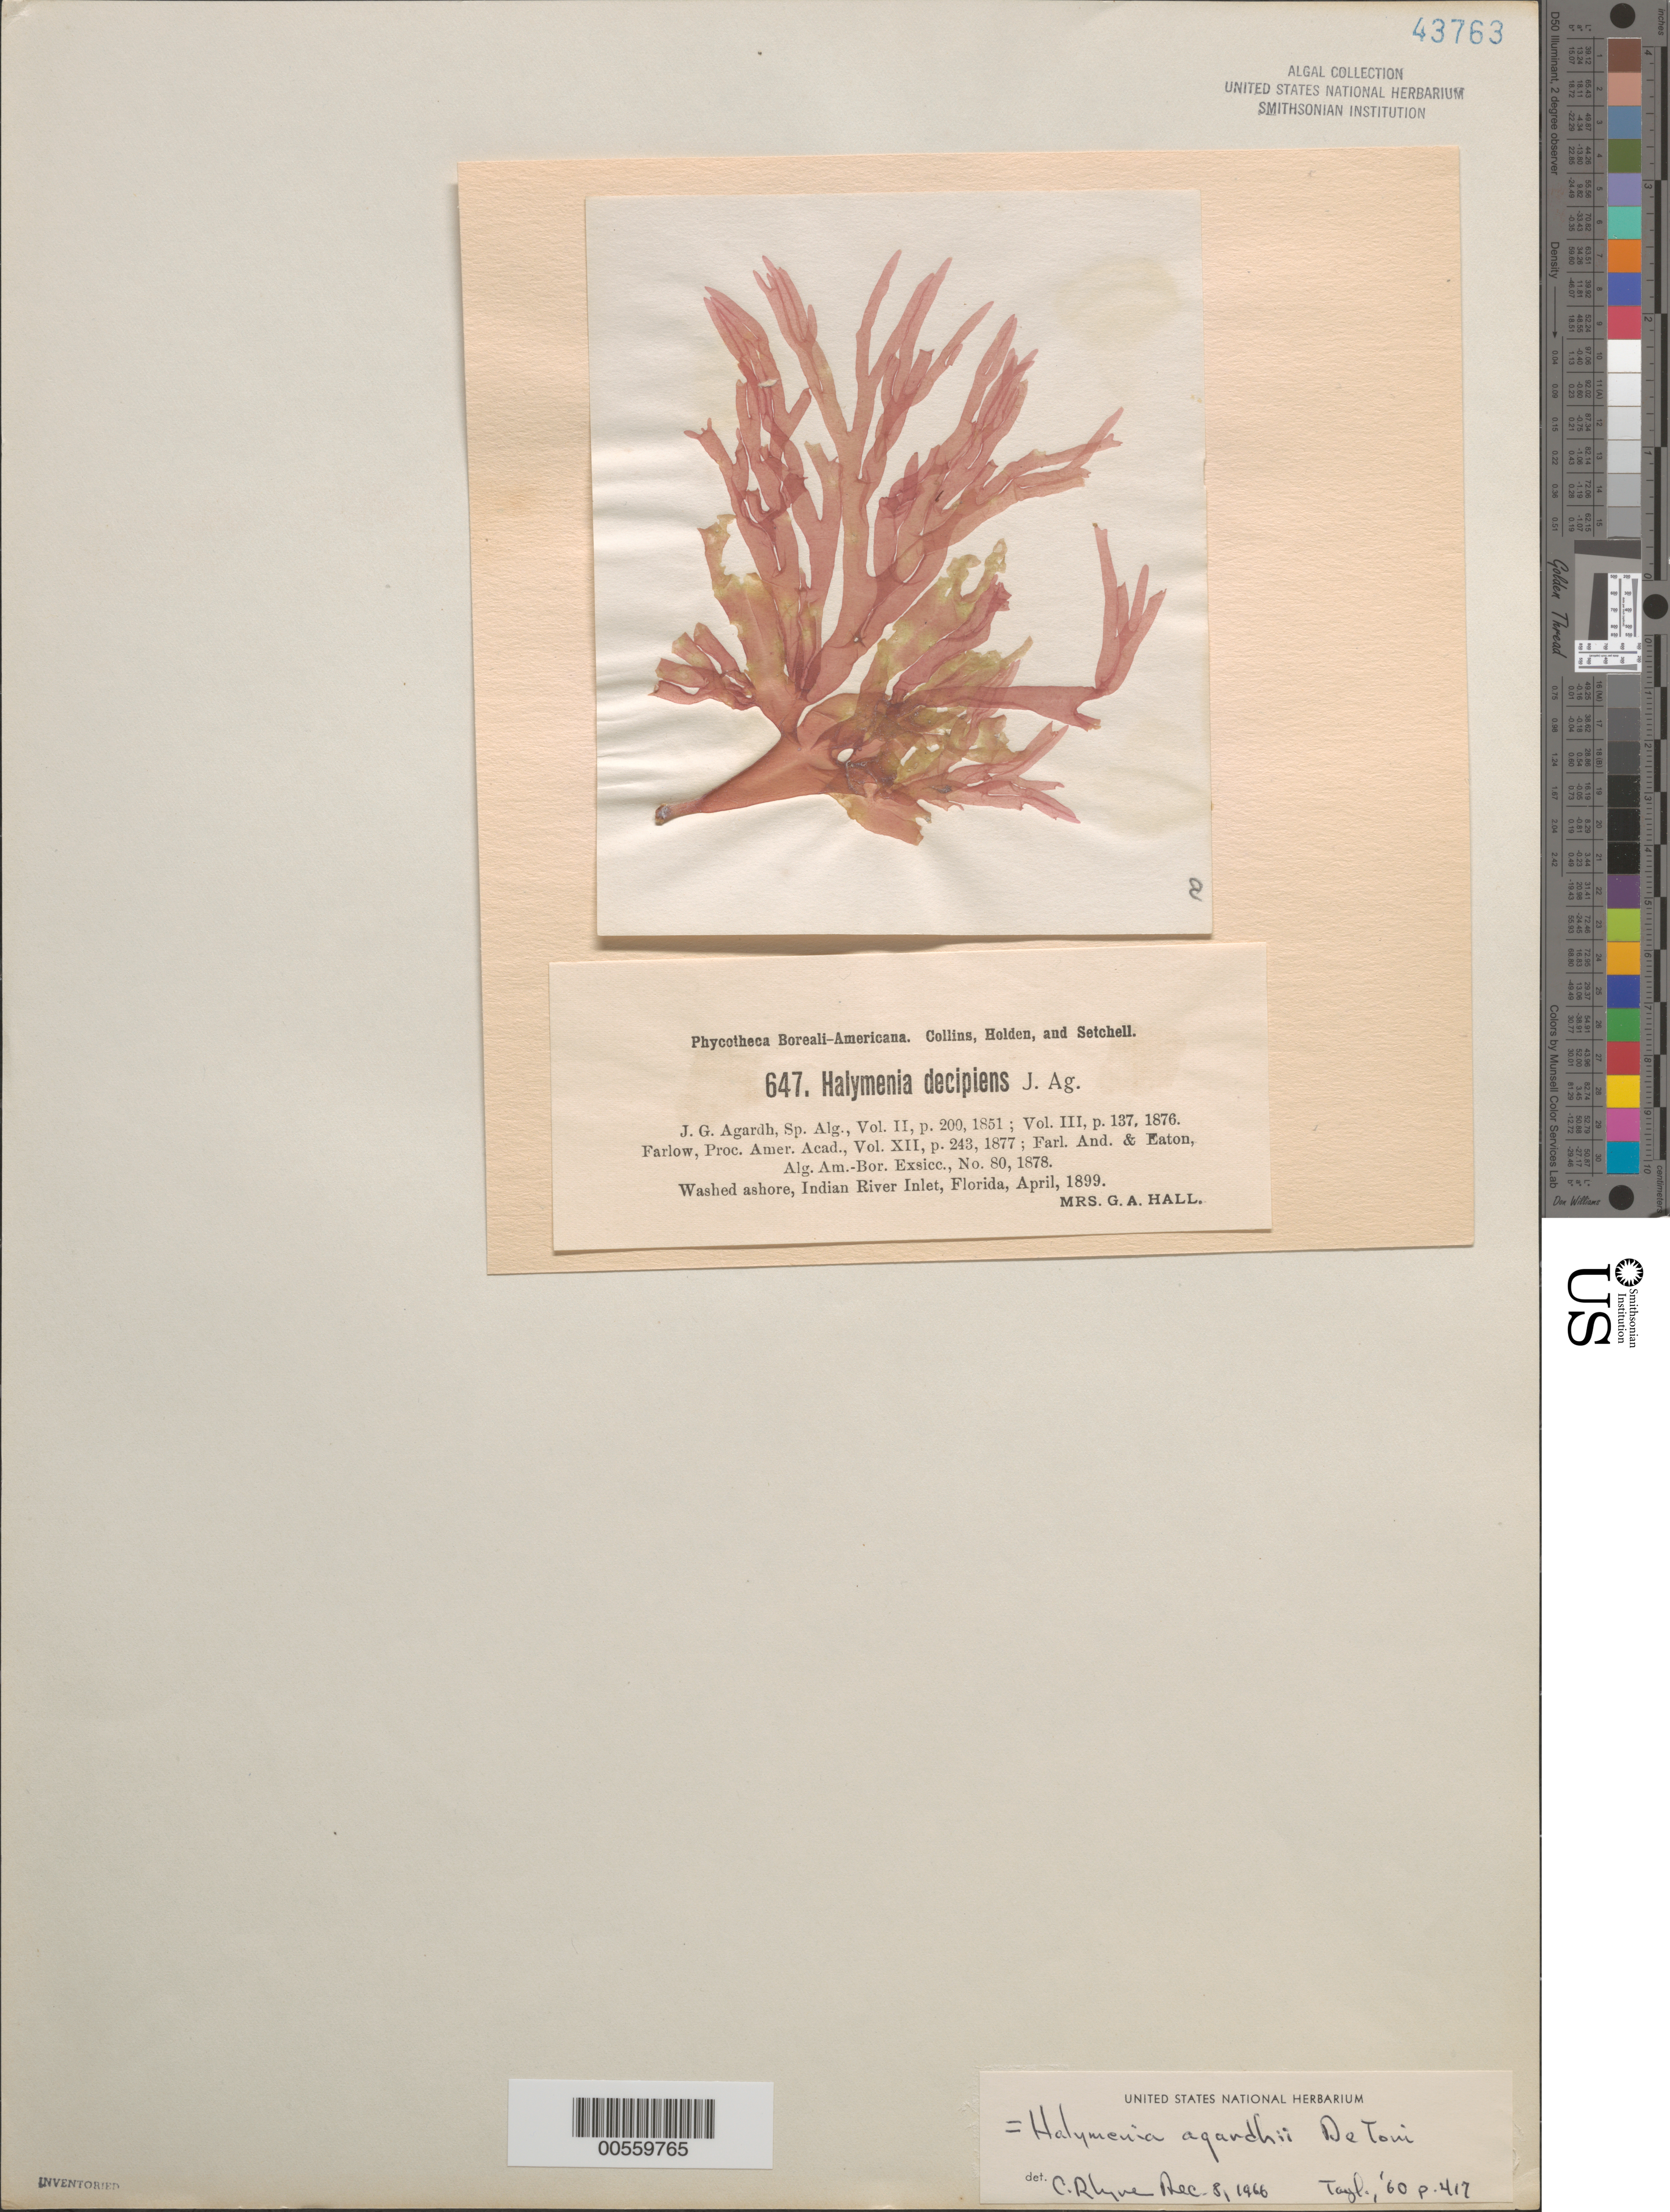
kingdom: Plantae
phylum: Rhodophyta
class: Florideophyceae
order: Sebdeniales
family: Sebdeniaceae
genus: Sebdenia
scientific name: Sebdenia flabellata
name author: (J. Agardh) P.G. Parkinson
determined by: Algae name updating Project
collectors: Mrs. Hall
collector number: PB-A 647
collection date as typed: Apr 1899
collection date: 1899-04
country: United States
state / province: Florida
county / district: Saint Lucie County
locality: Indian River Inlet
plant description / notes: Collins, Holden & Setchell, Phycotheca Boreali-Americana, as Halymenia decipiens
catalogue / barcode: US 43763